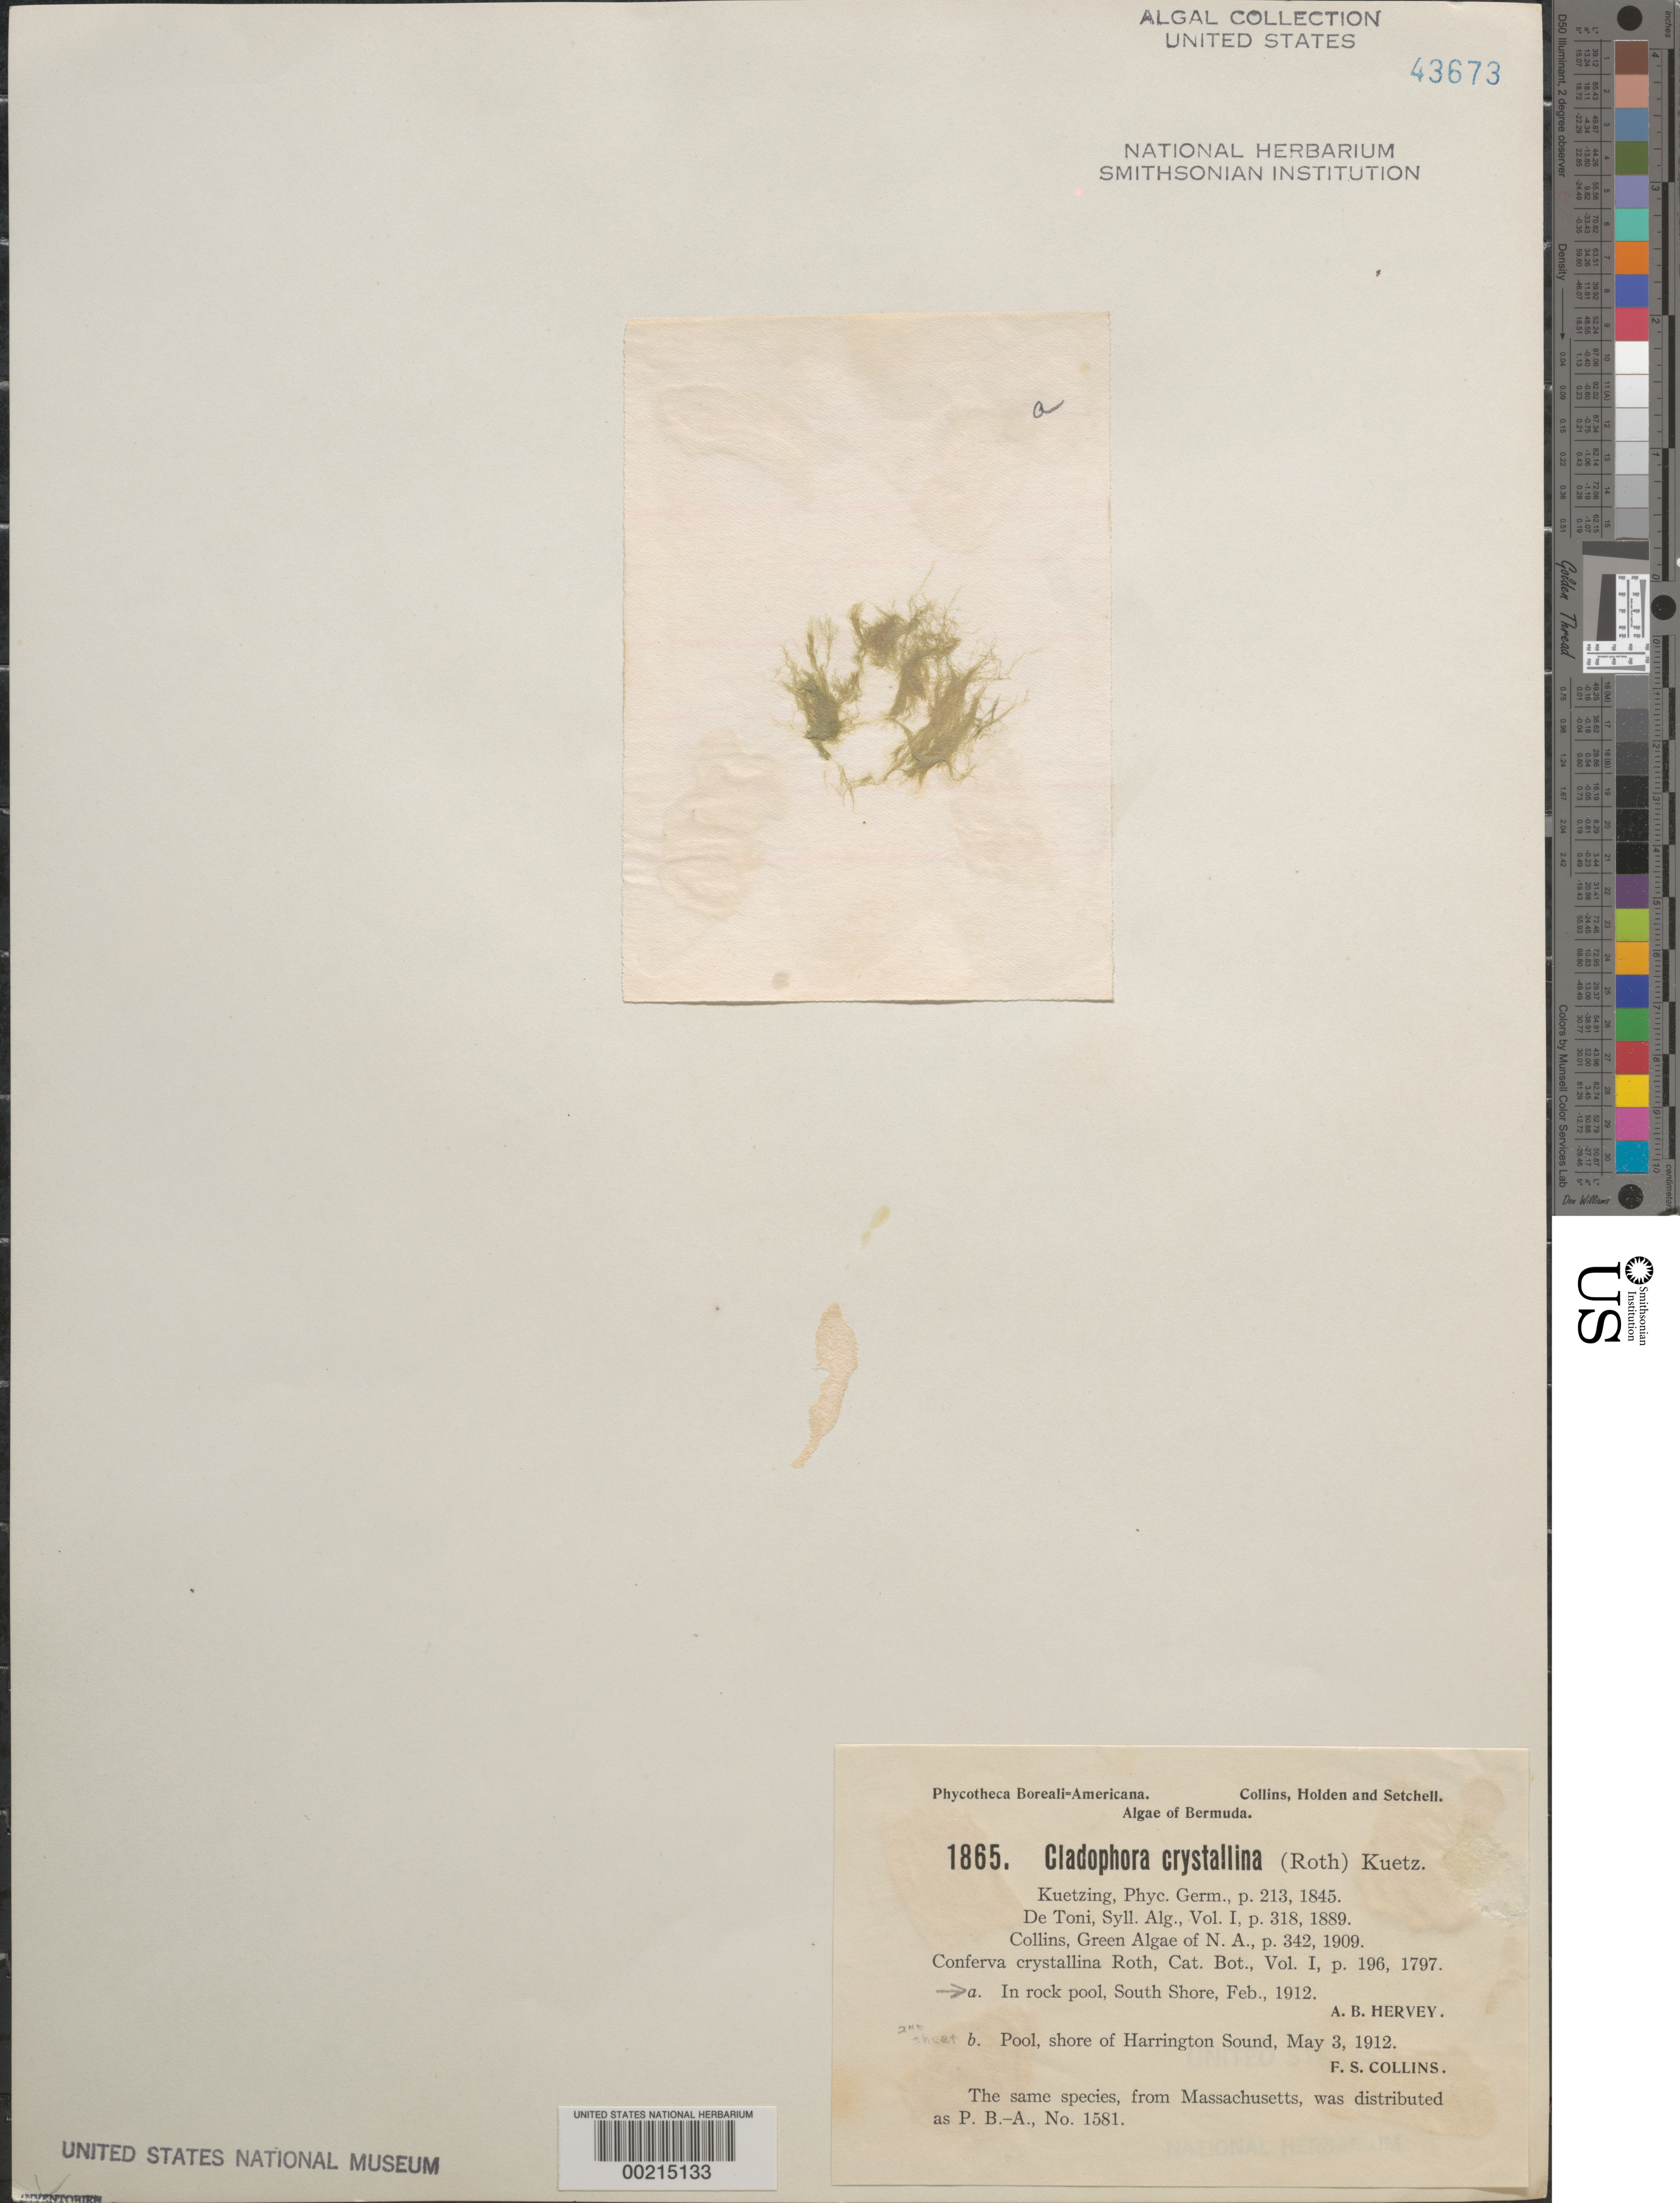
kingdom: Plantae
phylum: Chlorophyta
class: Ulvophyceae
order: Cladophorales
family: Cladophoraceae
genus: Cladophora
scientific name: Cladophora crystallina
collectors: A. B. Hervey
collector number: PB-A 1865a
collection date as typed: Feb 1912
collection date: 1912-02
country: Bermuda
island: Bermuda Island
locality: South shore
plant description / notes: Collins, Holden & Setchell, Phycotheca Boreali-Americana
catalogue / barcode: US 43673